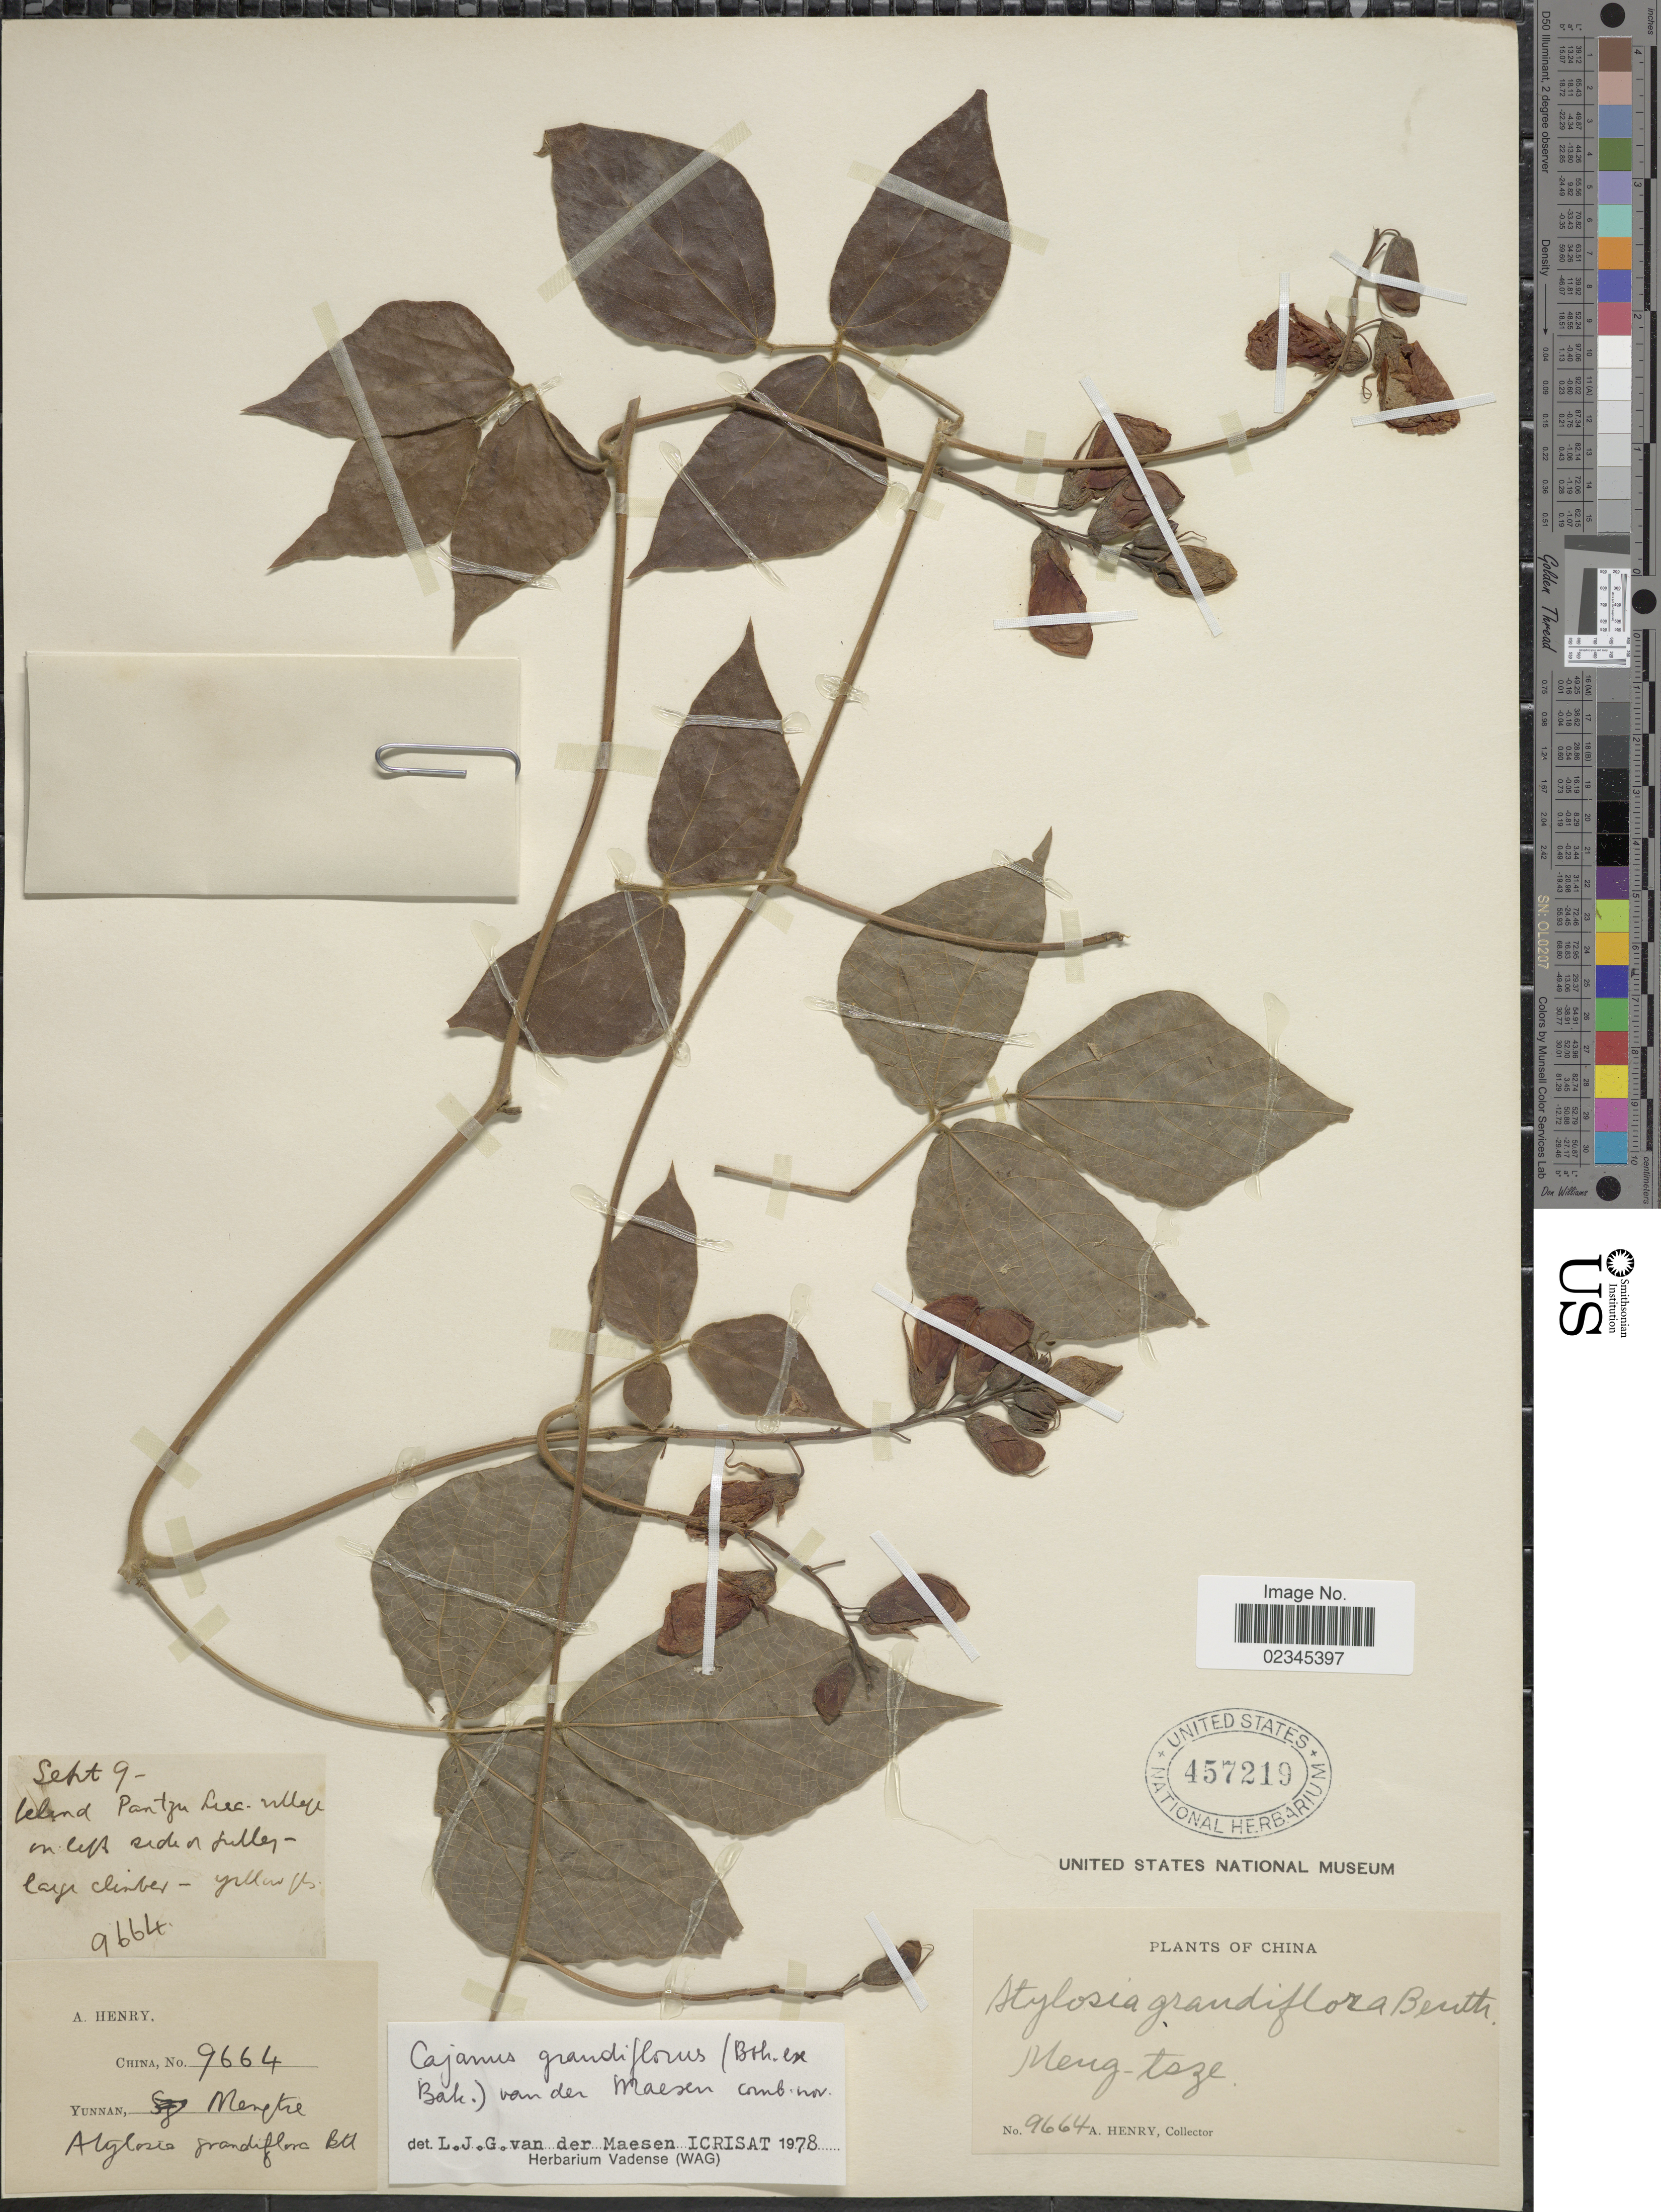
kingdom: Plantae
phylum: Tracheophyta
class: Magnoliopsida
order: Fabales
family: Fabaceae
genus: Cajanus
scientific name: Cajanus grandiflorus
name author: (Benth. ex Baker) Maesen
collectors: A. Henry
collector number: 9664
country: China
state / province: Yunnan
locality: Meng-tsze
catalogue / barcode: US 457219